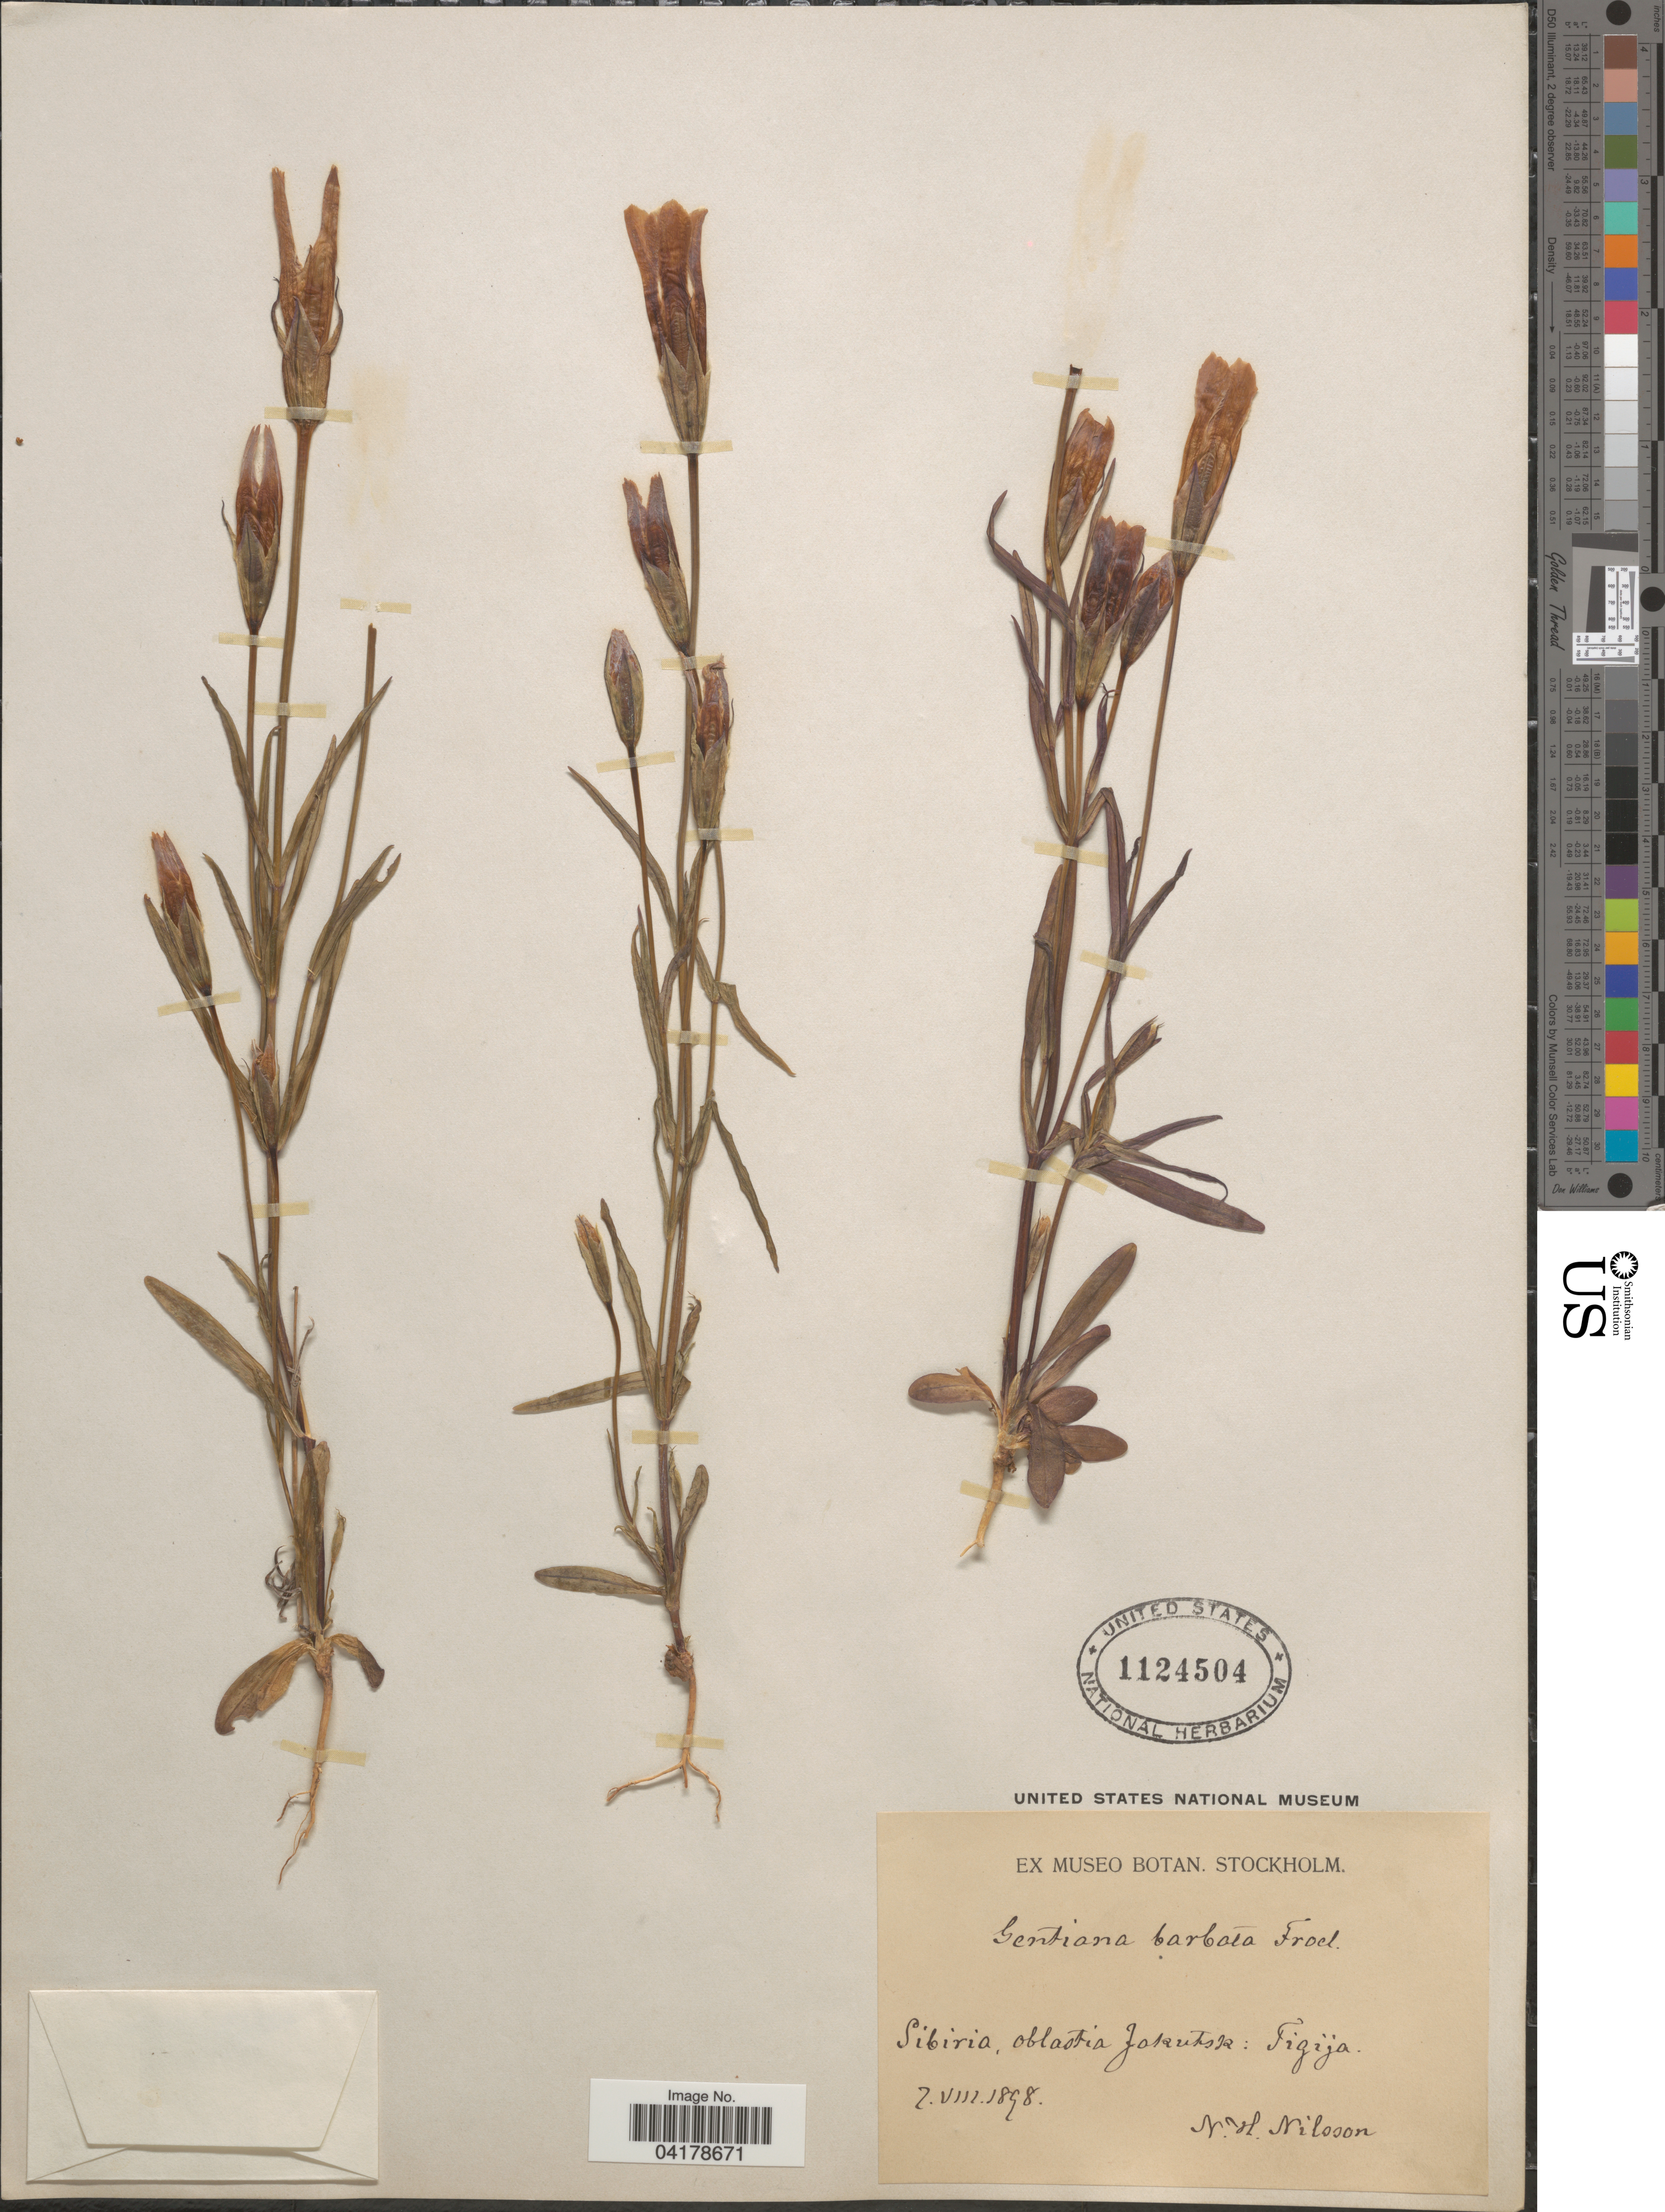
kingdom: Plantae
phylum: Tracheophyta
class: Magnoliopsida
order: Gentianales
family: Gentianaceae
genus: Gentiana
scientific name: Gentiana barbata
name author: Froel.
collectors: N. H. Nilsson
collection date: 1898-08-02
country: Russian Federation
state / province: Sakha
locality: Sibiria, oblastia Jakutsk: Tigija (now Soguru-Tigiye)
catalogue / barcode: US 1124504